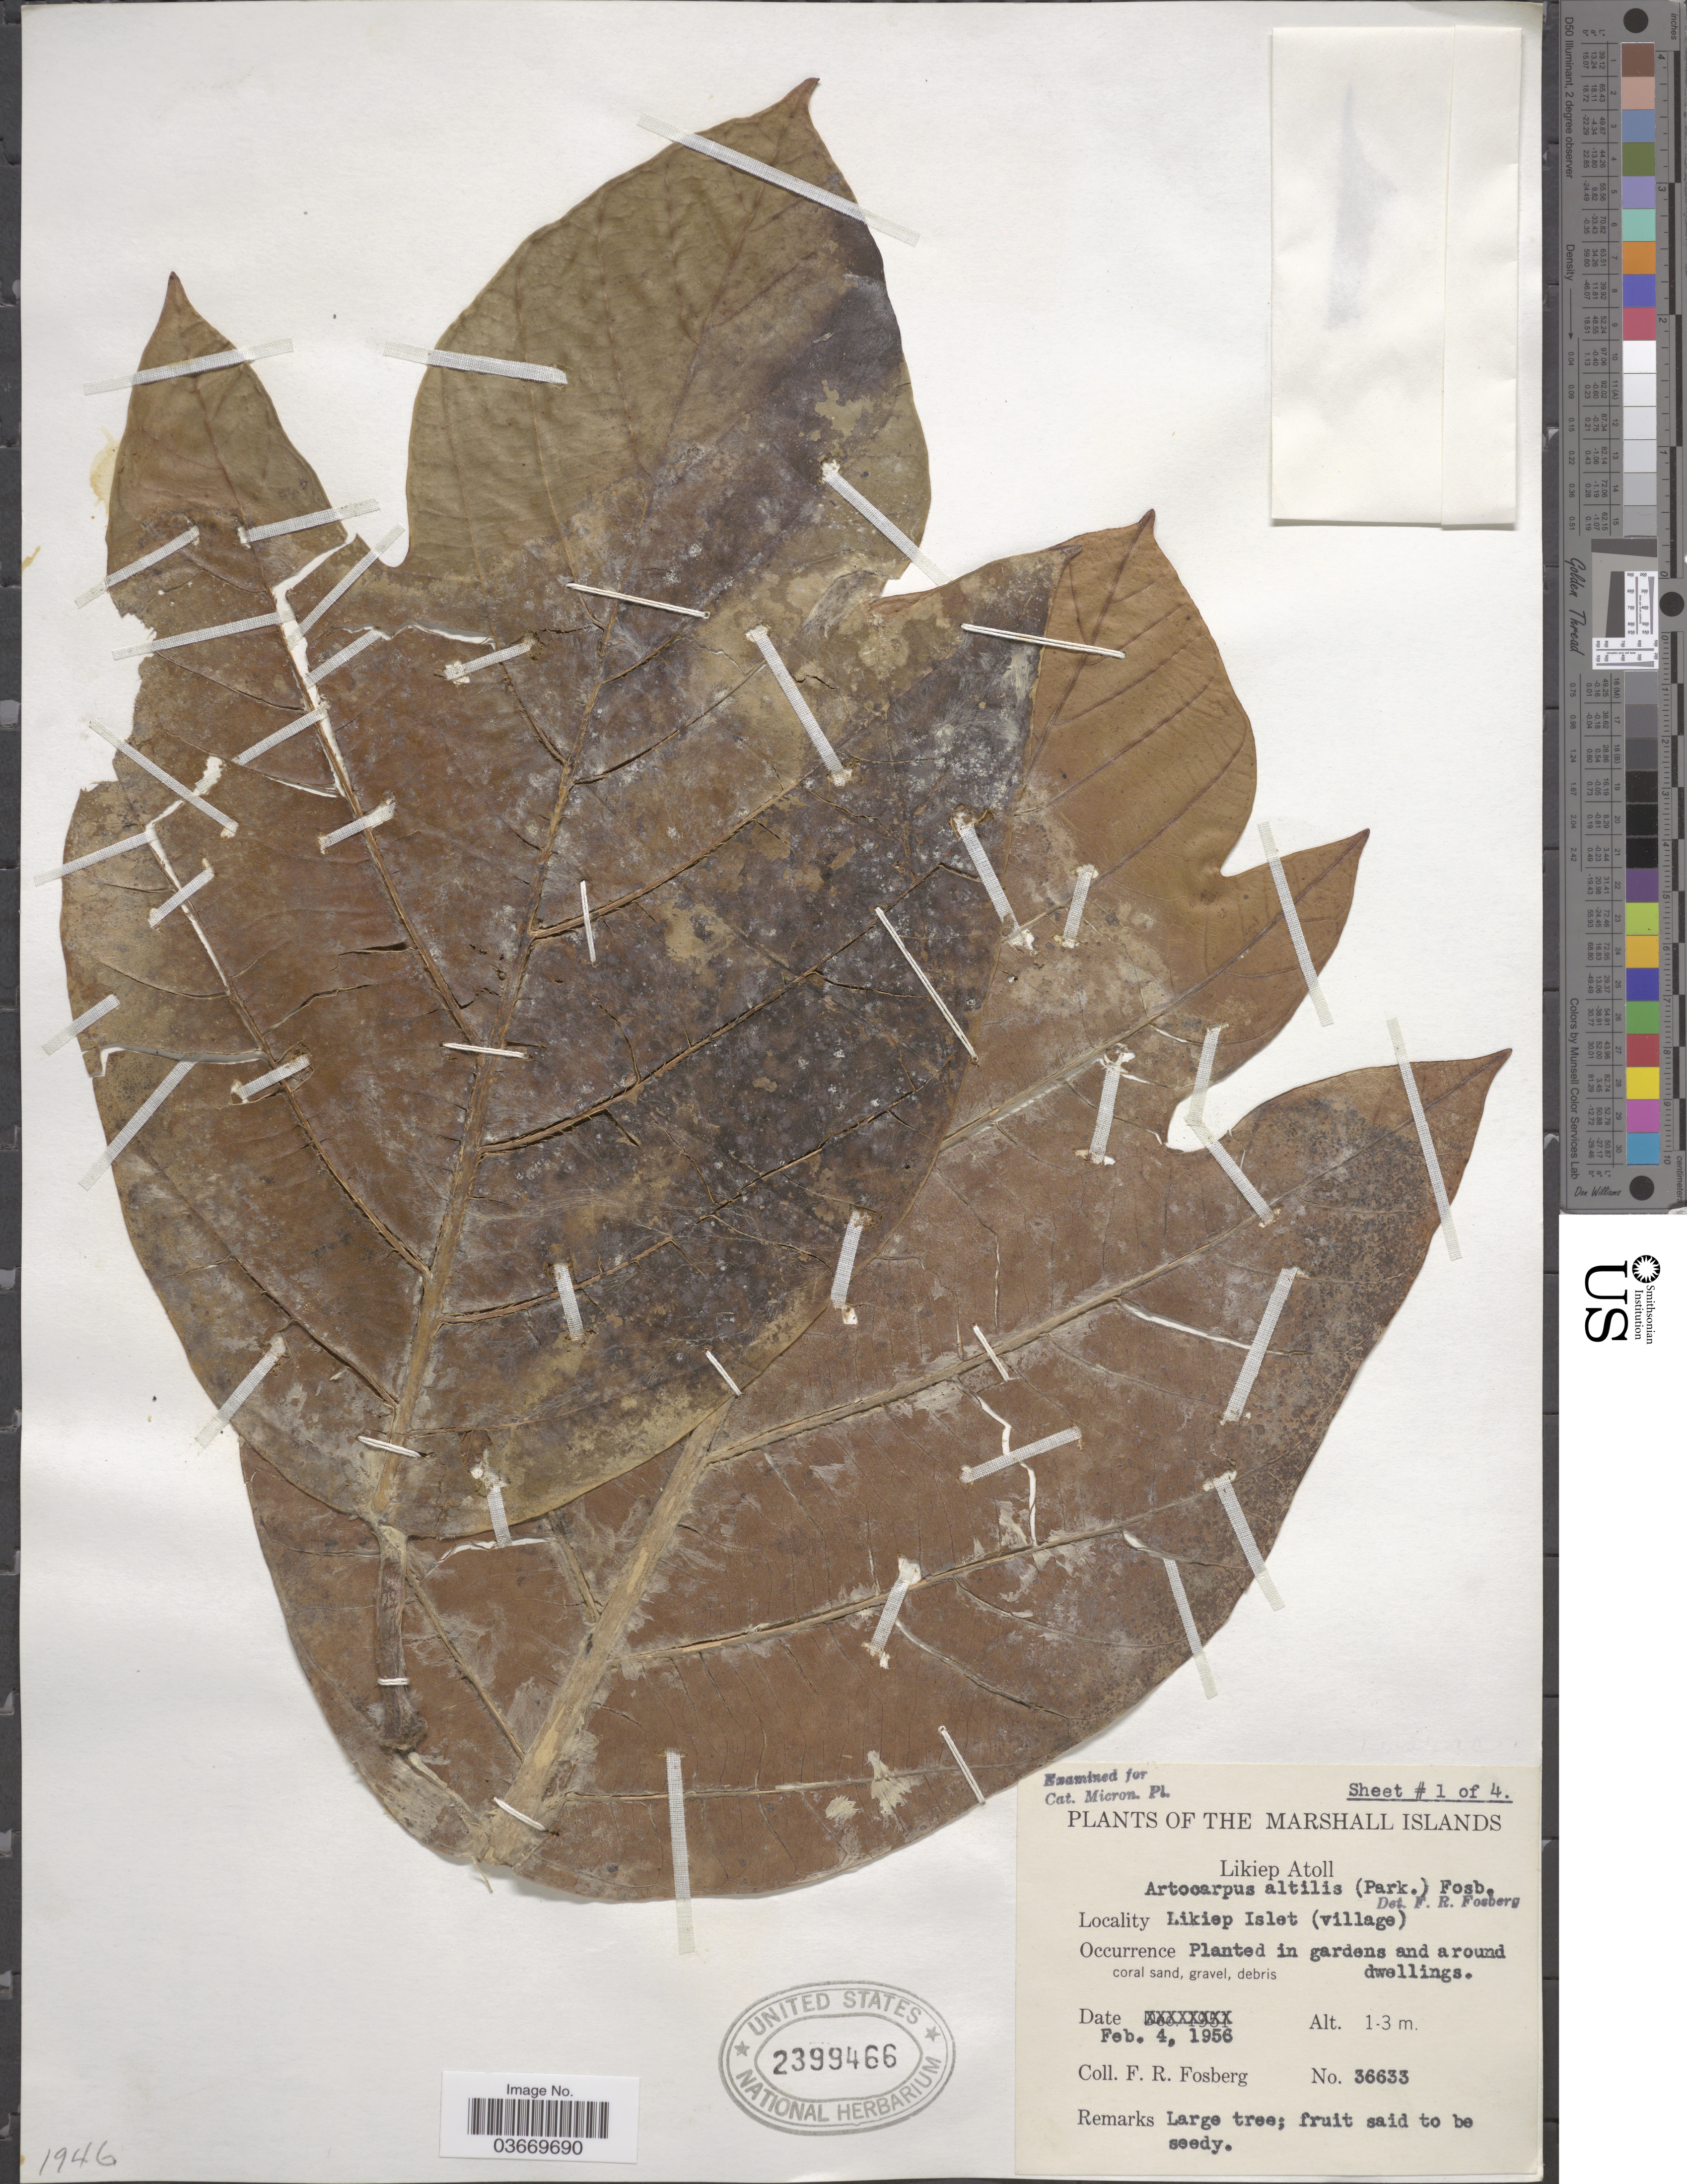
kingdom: Plantae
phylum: Tracheophyta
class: Magnoliopsida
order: Rosales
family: Moraceae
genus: Artocarpus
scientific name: Artocarpus altilis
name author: (Parkinson) Fosberg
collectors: F. R. Fosberg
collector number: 36633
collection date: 1956-02-04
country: Marshall Islands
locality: The Marshall Islands. Likiep Atoll. Likiep Islet (village). In gardens and around dwellings.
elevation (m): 1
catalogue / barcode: US 2399466